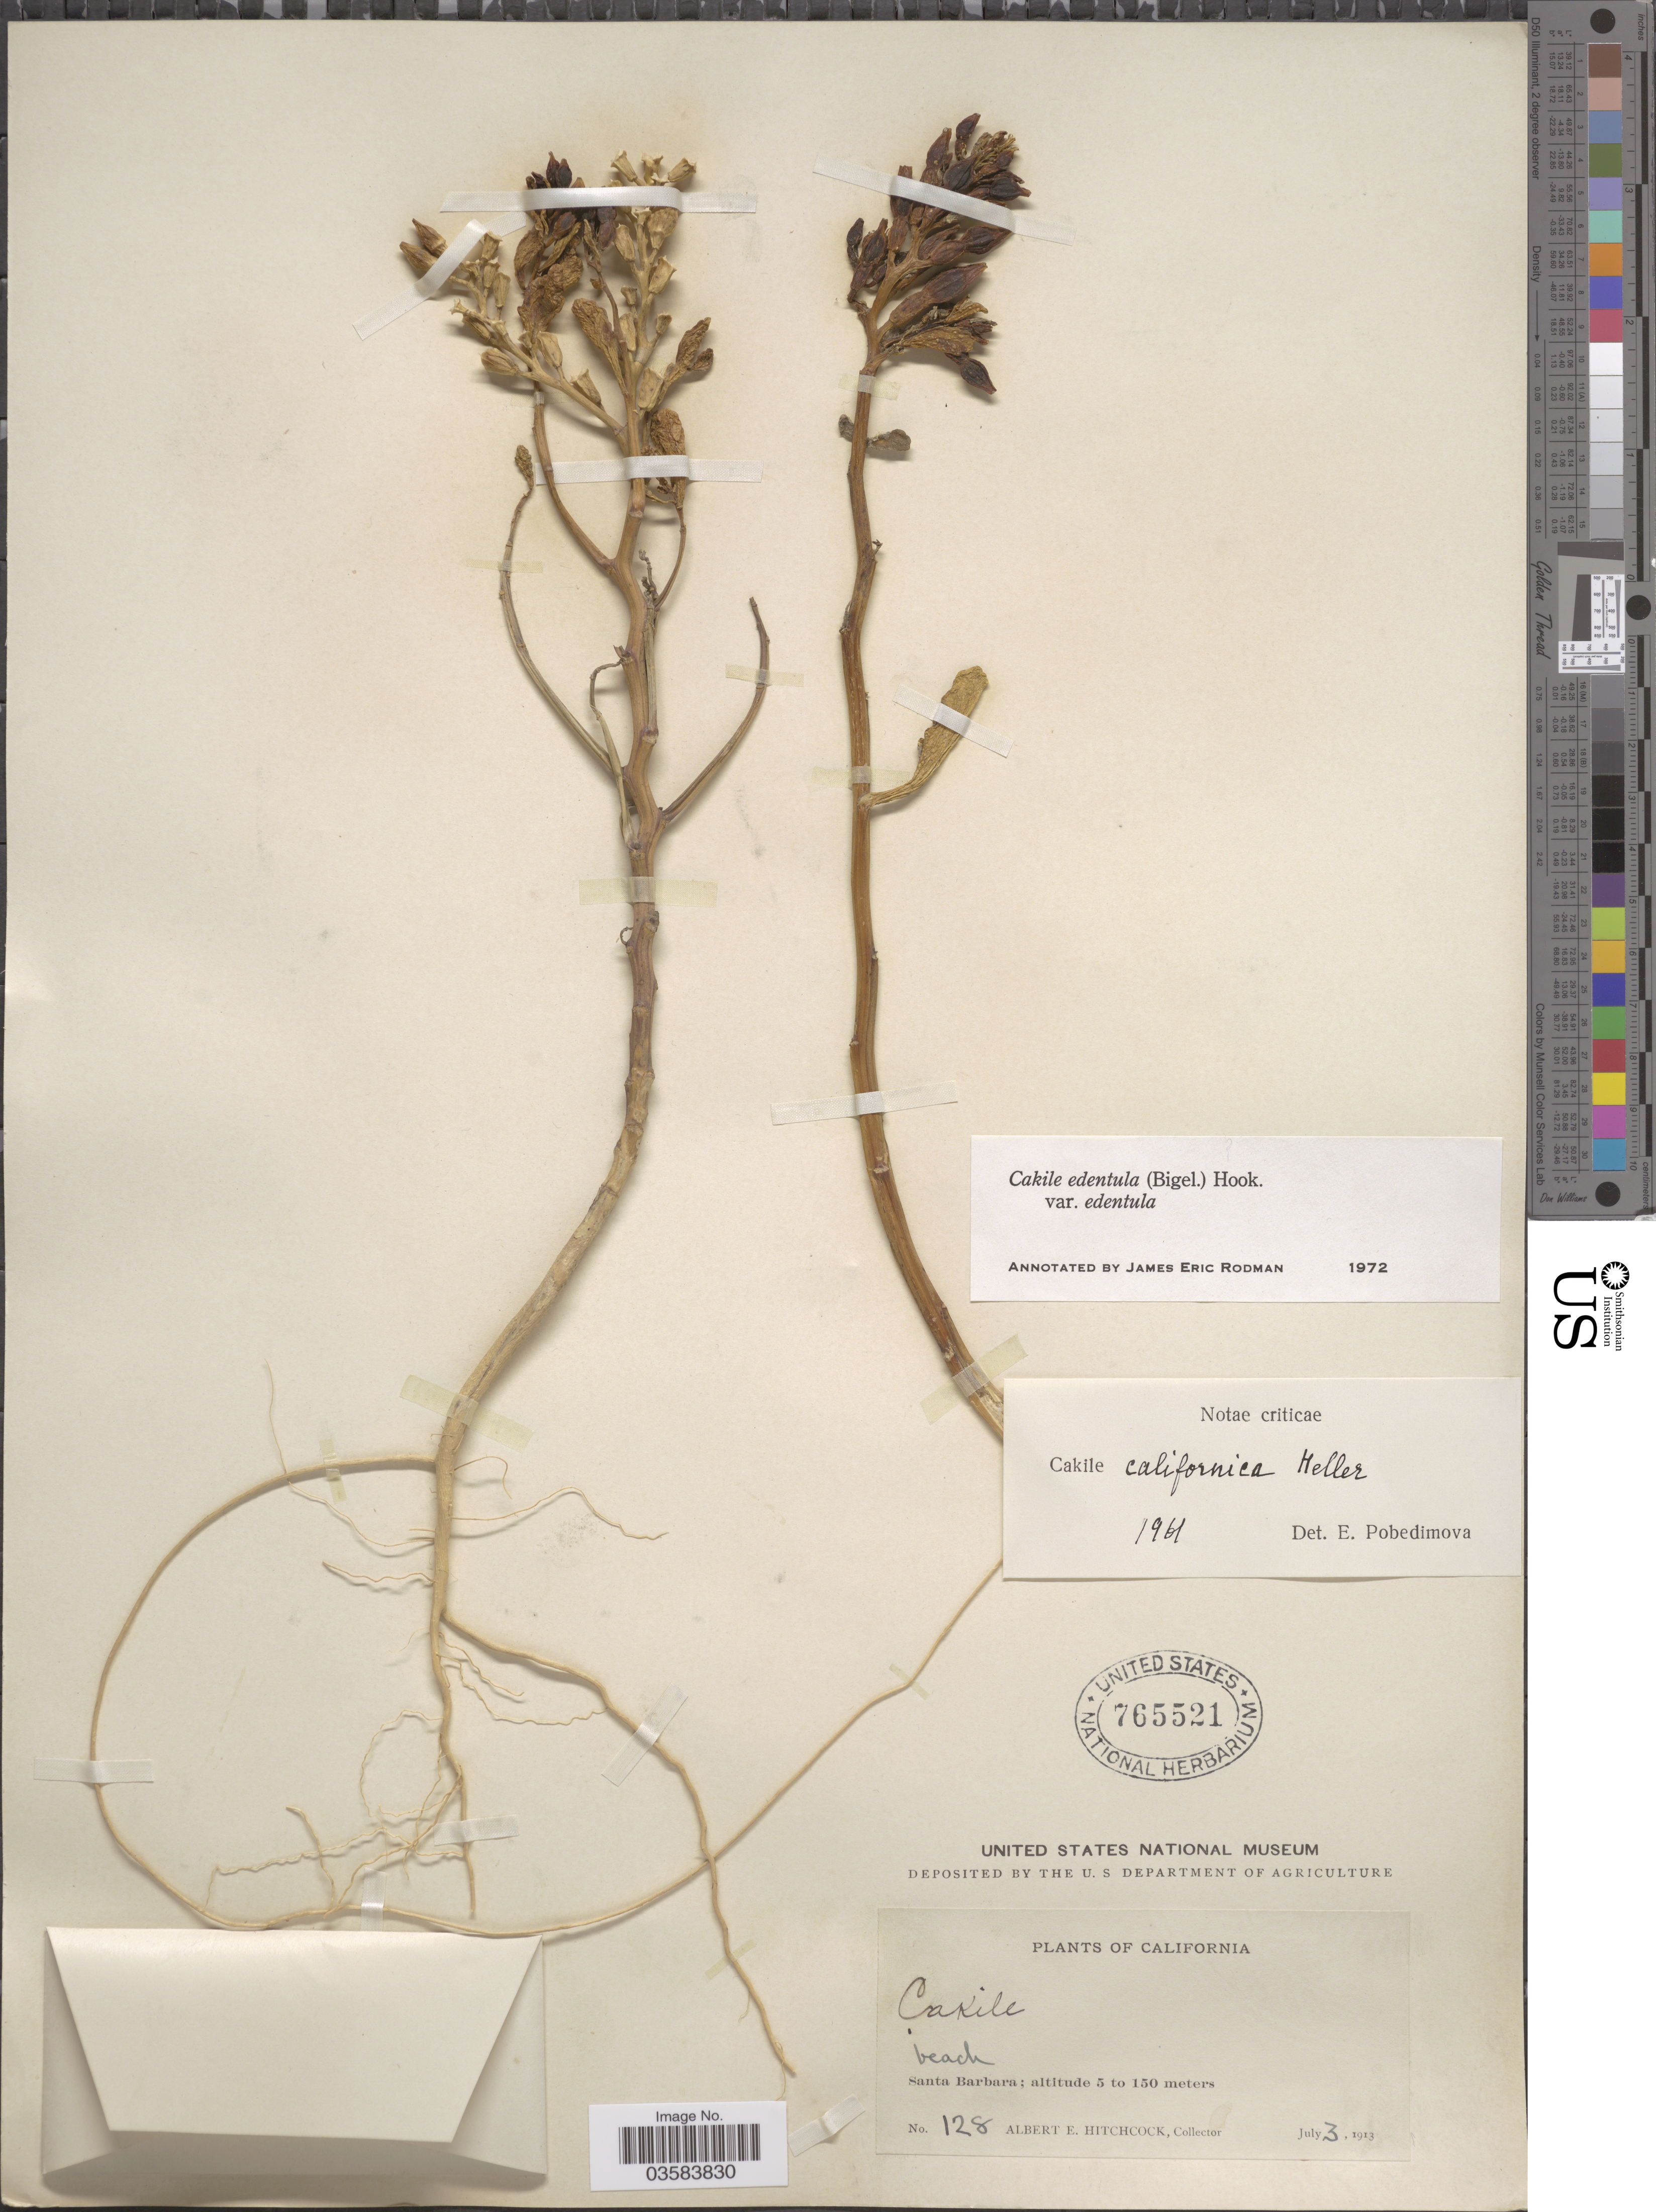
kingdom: Plantae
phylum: Tracheophyta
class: Magnoliopsida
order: Brassicales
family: Brassicaceae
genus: Cakile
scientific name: Cakile edentula var. edentula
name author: (Bigelow) Hook.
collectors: A. Hitchcock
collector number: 128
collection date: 1913-07-03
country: United States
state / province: California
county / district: Santa Barbara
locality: Beach. Santa Barbara.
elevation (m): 5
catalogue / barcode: US 765521